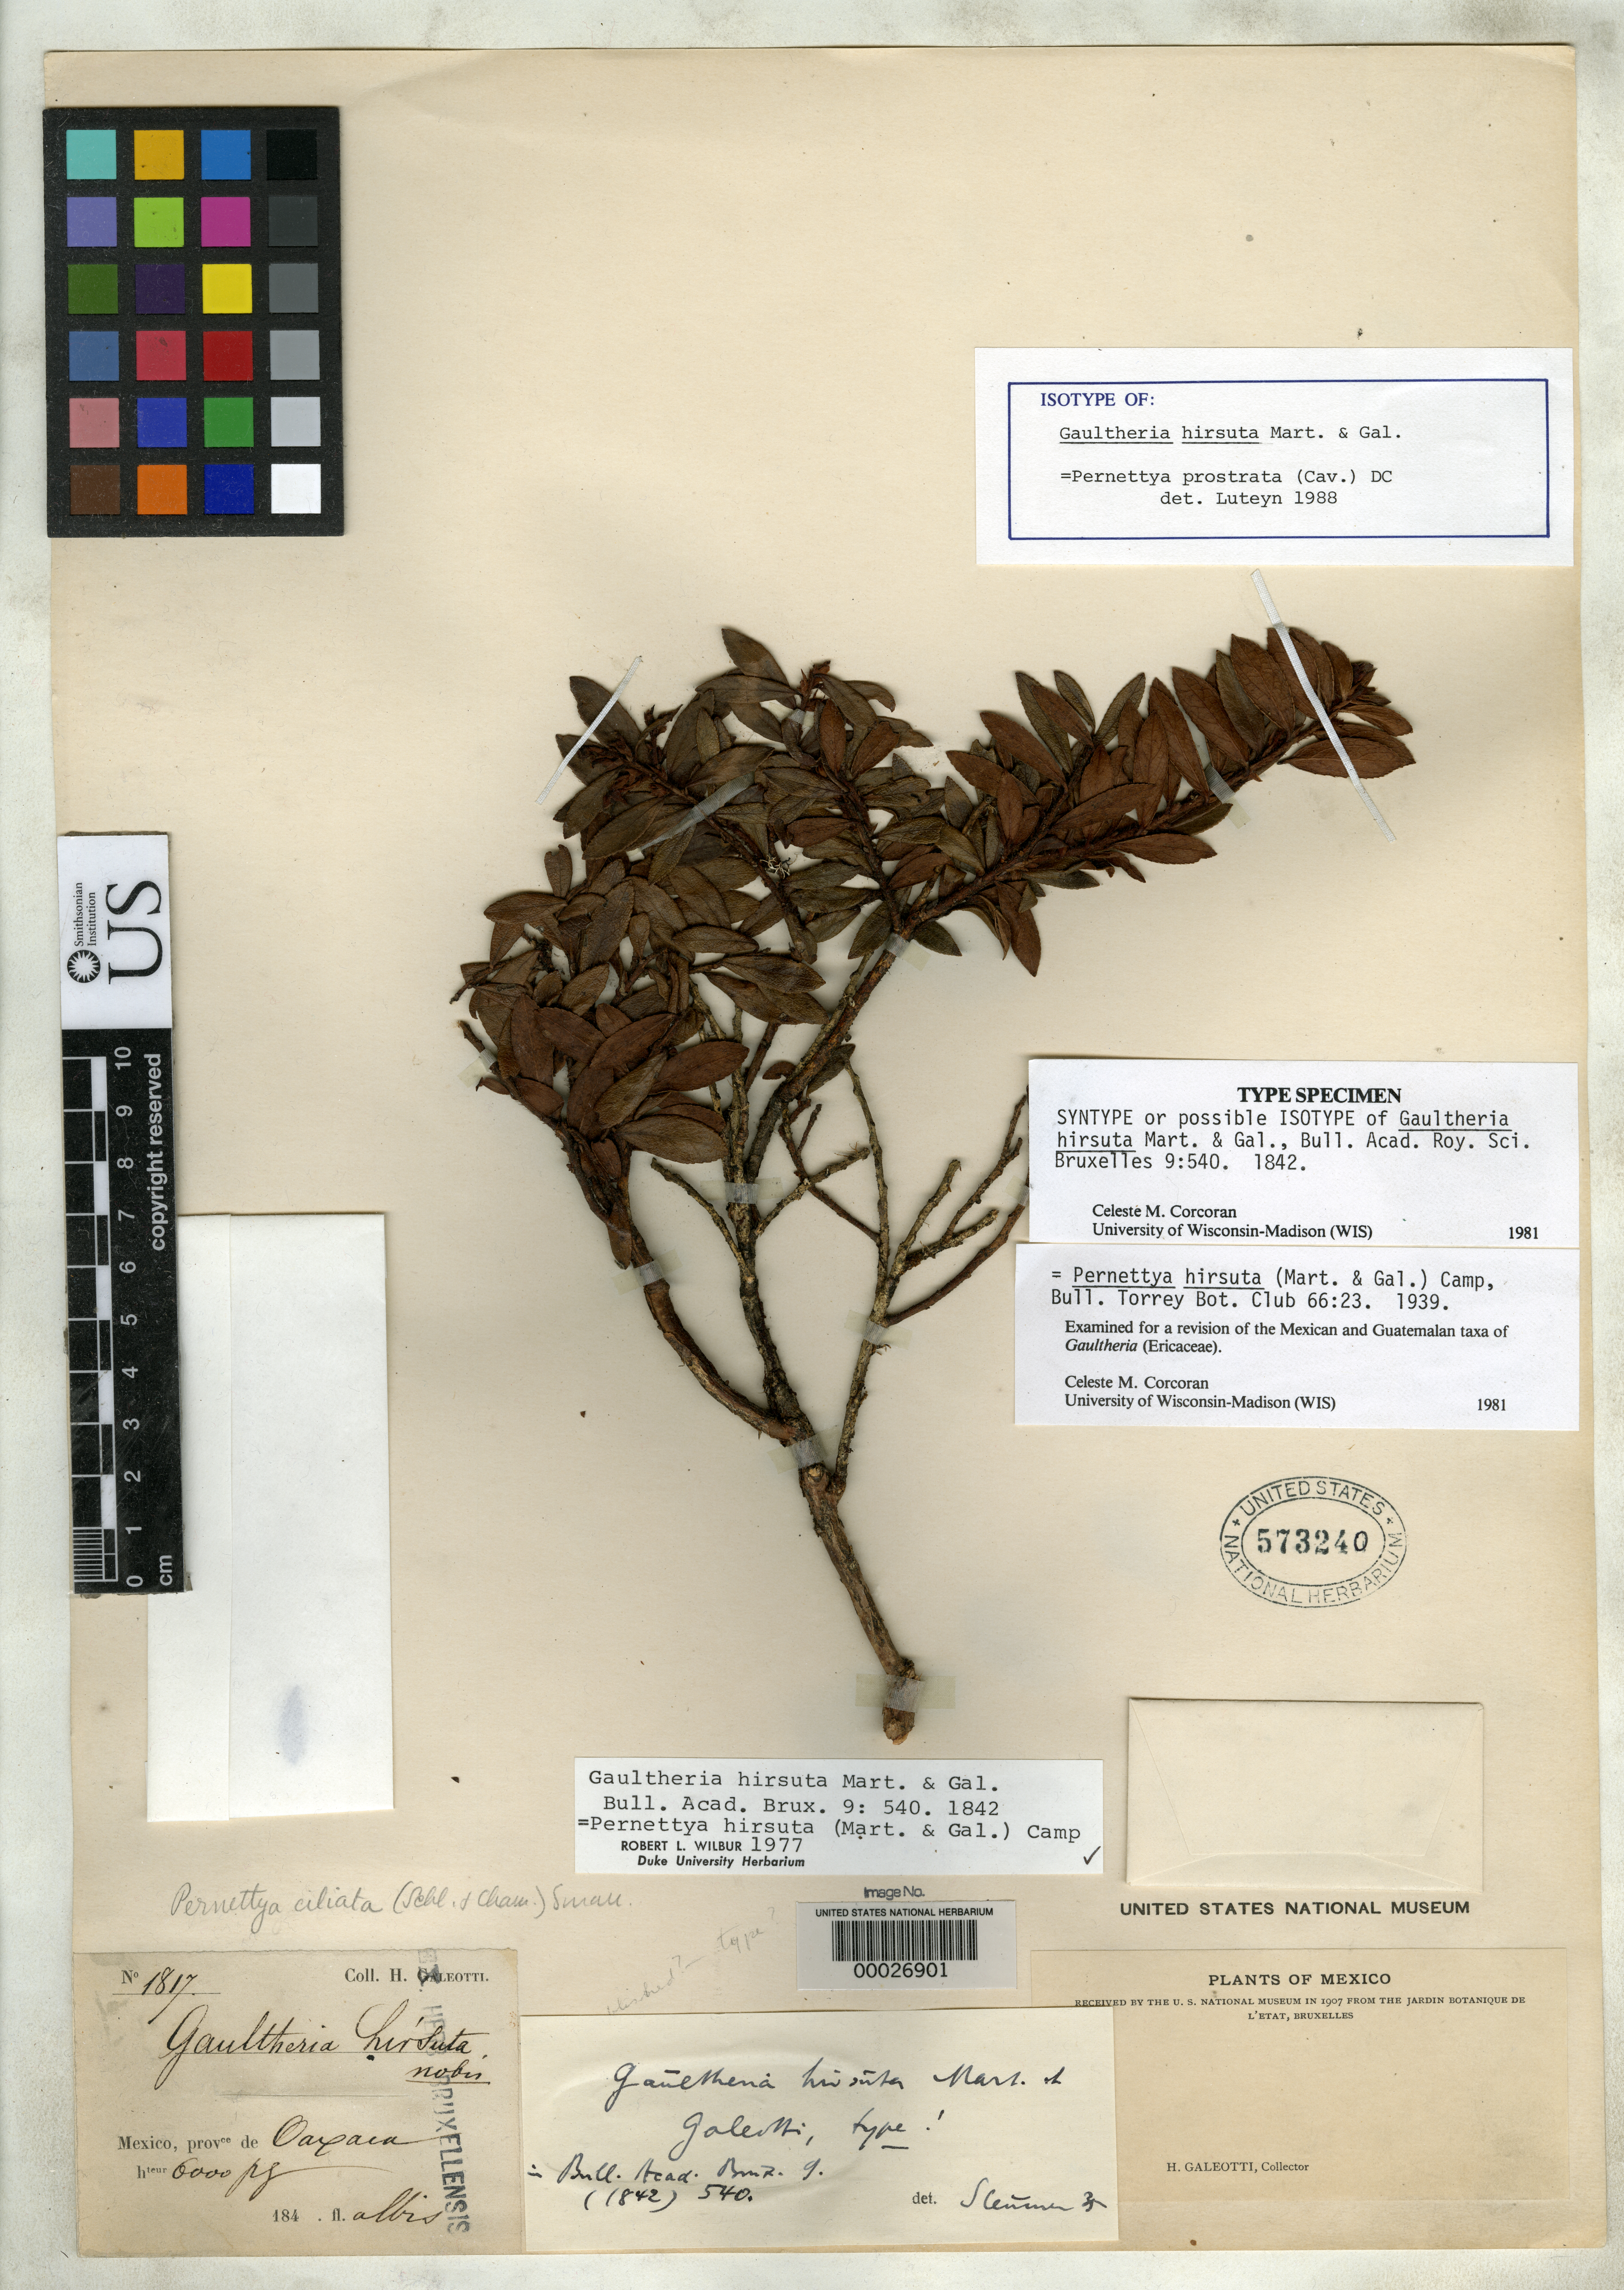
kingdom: Plantae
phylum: Tracheophyta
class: Magnoliopsida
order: Ericales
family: Ericaceae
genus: Gaultheria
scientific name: Gaultheria hirsuta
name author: M. Martens & Galeotti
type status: Type Collection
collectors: H. G. Galeotti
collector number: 1817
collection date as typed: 184-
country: Mexico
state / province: Oaxaca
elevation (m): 1829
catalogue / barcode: US 573240